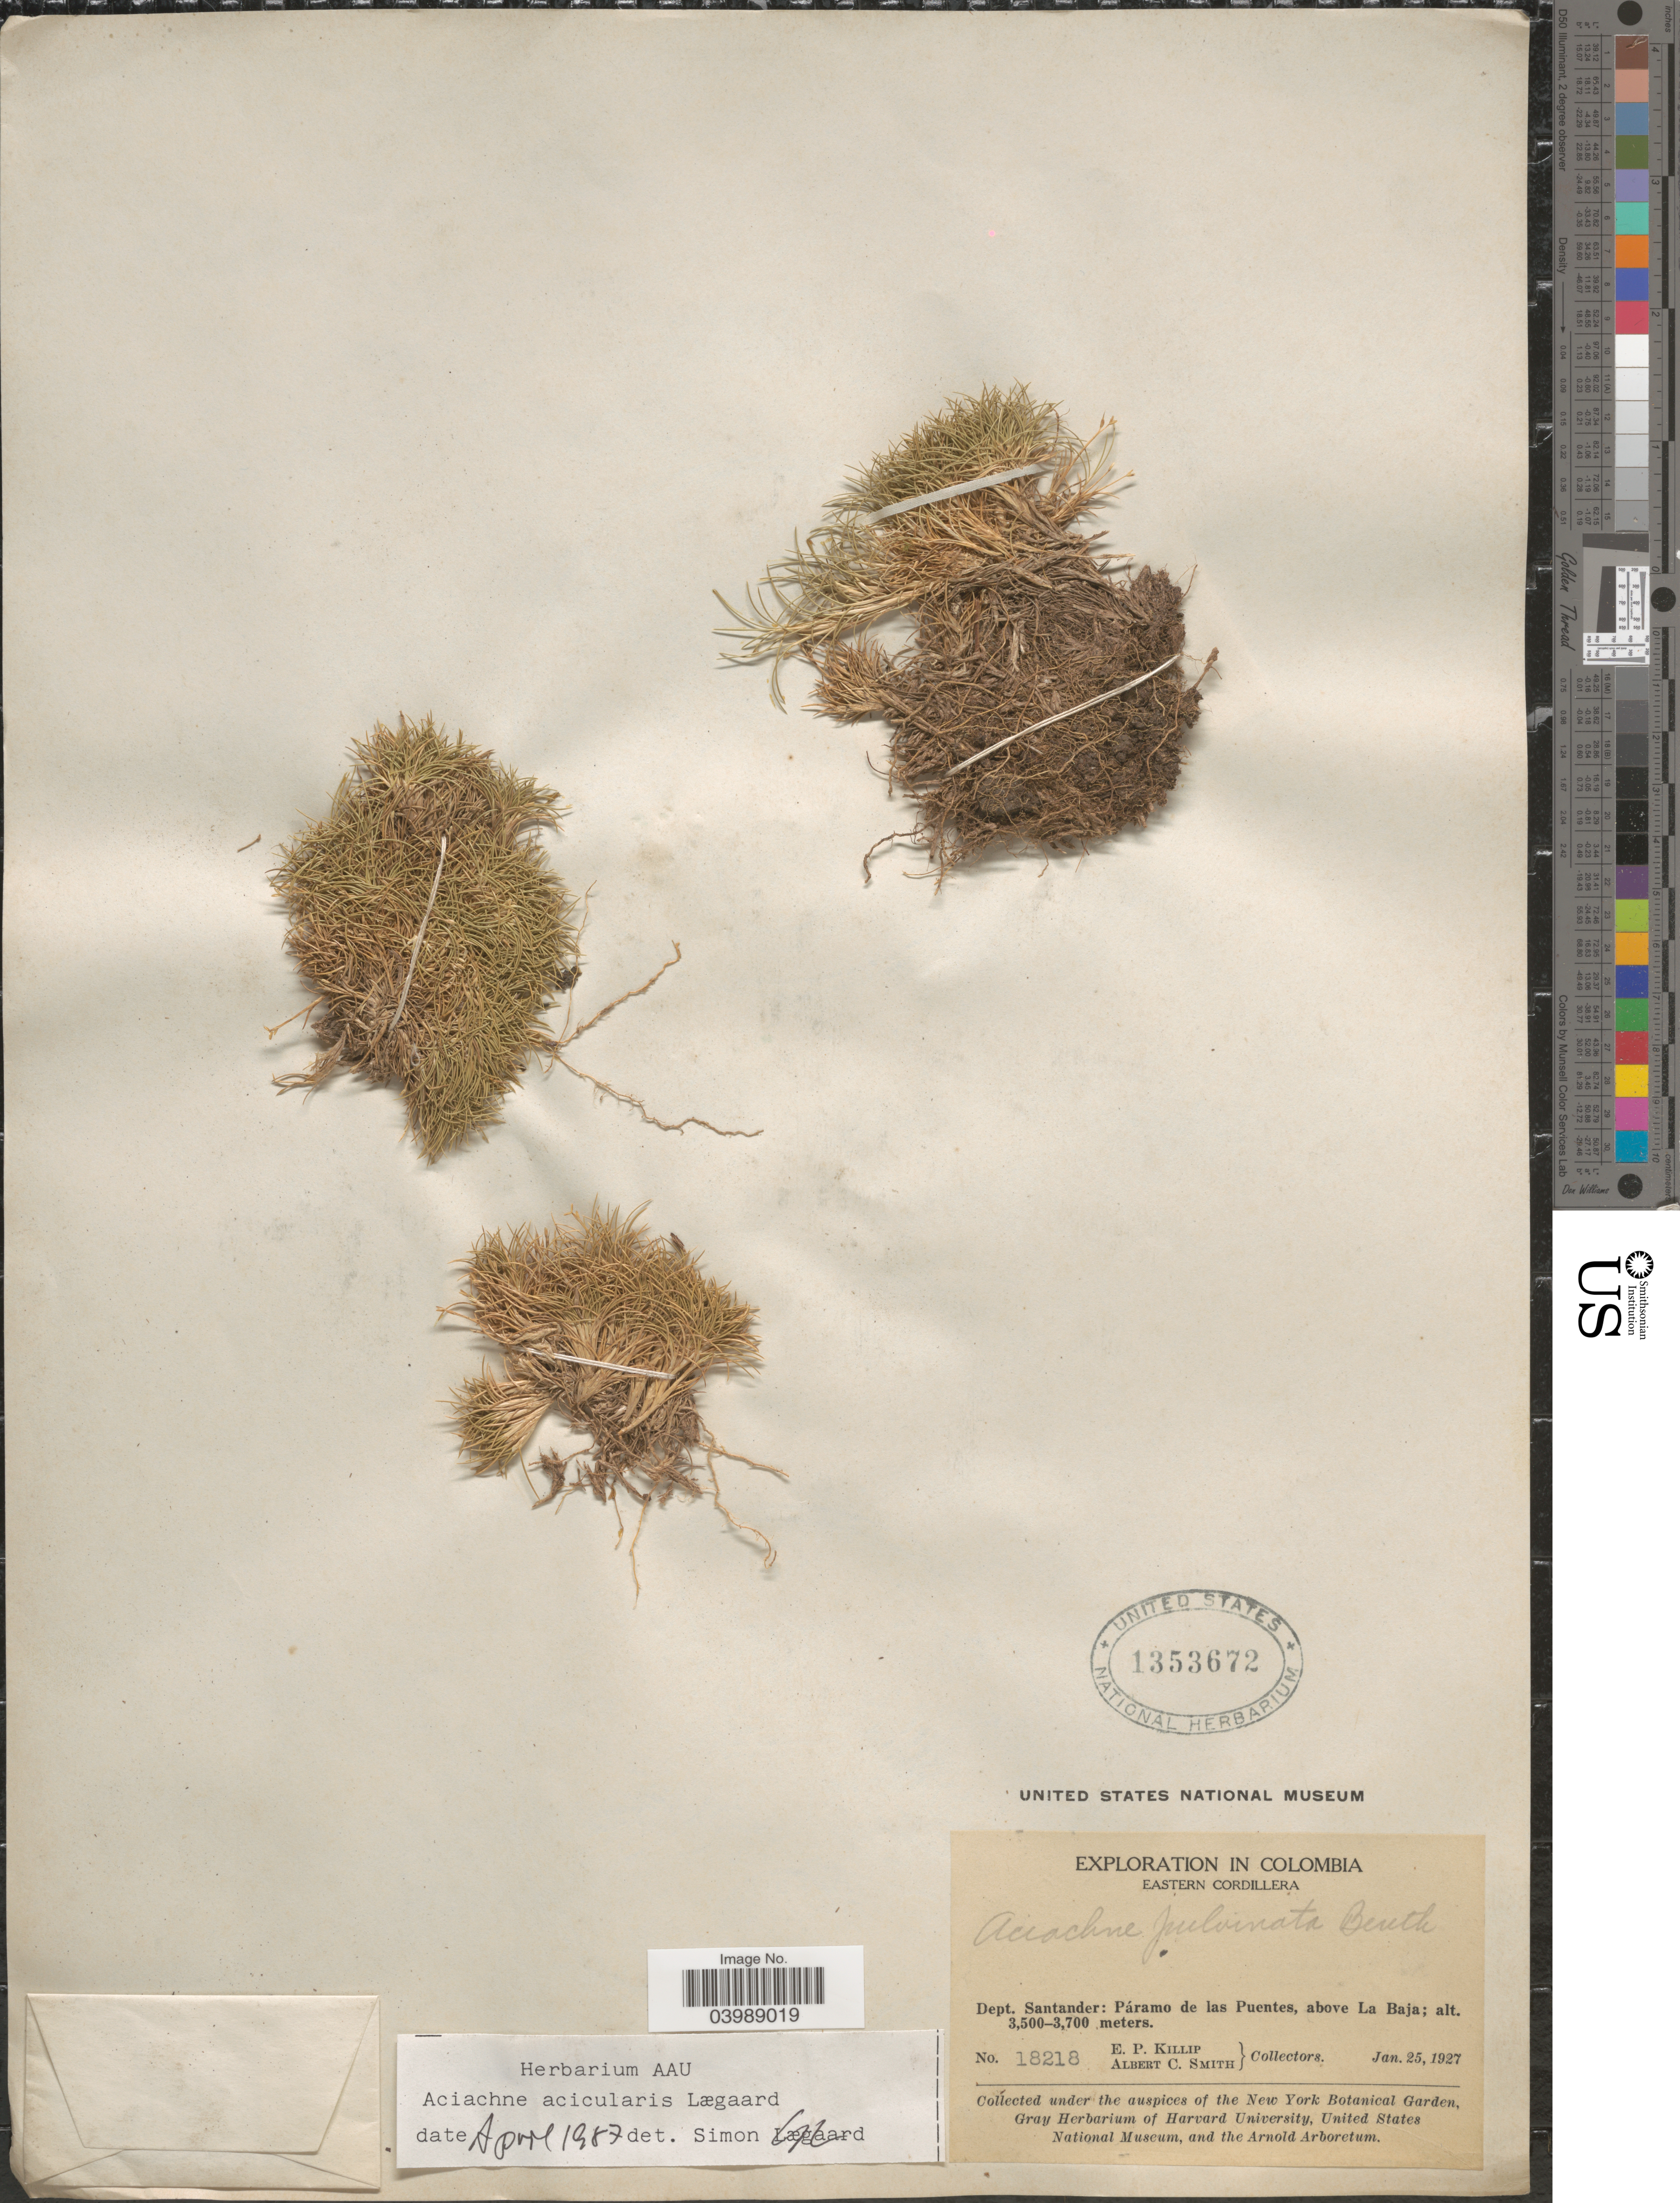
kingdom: Plantae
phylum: Tracheophyta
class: Liliopsida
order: Poales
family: Poaceae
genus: Aciachne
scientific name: Aciachne acicularis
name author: Lægaard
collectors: E. P. Killip & A. C. Smith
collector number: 18218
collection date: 1927-01-25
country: Colombia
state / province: Santander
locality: Eastern Cordillera. Dept. Santander: Páramo de las Puentes, above La Baja.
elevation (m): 3500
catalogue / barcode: US 1353672